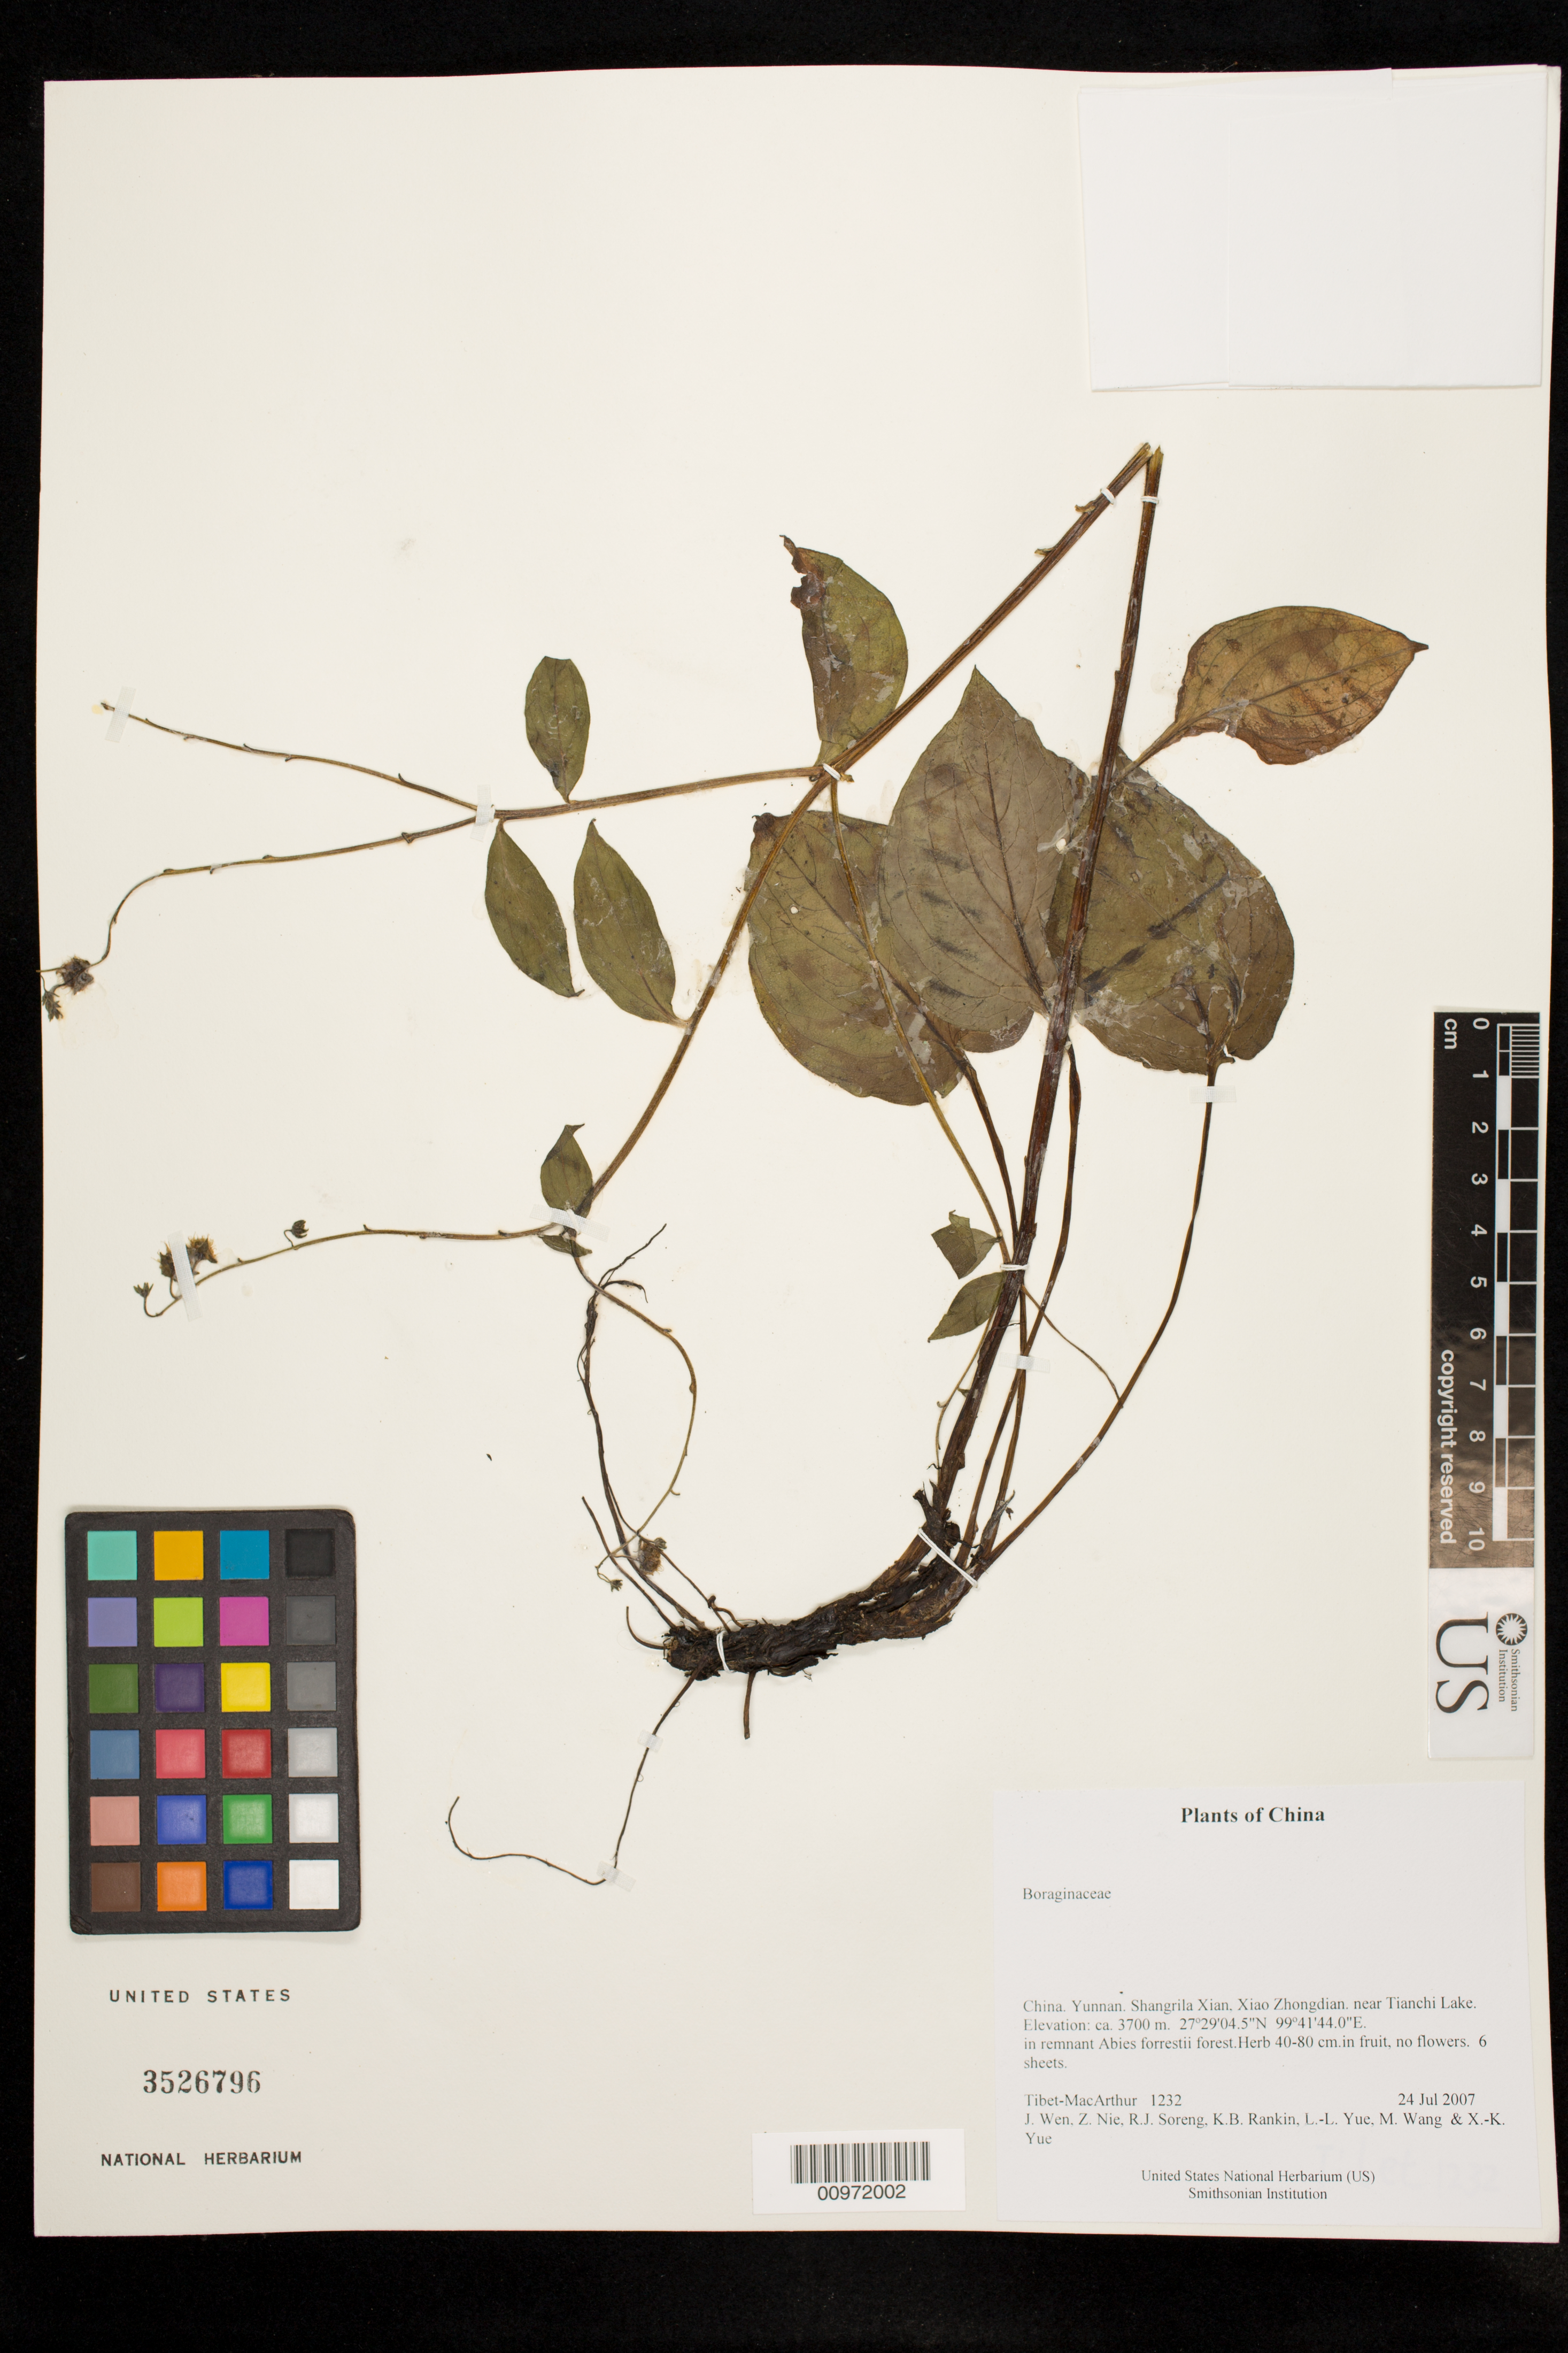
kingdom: Plantae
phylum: Tracheophyta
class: Magnoliopsida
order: Boraginales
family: Boraginaceae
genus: Hackelia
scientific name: Hackelia unicata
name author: (Benth.) C.E.C. Fisch.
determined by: Weigend, M.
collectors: Tibet-MacArthur, J. Wen, Z. Nie, R. J. Soreng, K. Rankin, L. Yue, M. Wang & X. Yue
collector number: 1232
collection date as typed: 24 Jul 2007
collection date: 2007-07-24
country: China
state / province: Yunnan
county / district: Shangrila Xian, Xiao Zhongdian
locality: near Tianchi Lake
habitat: In remnant Abies forrestii forest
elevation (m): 3700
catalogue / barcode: US 3526796